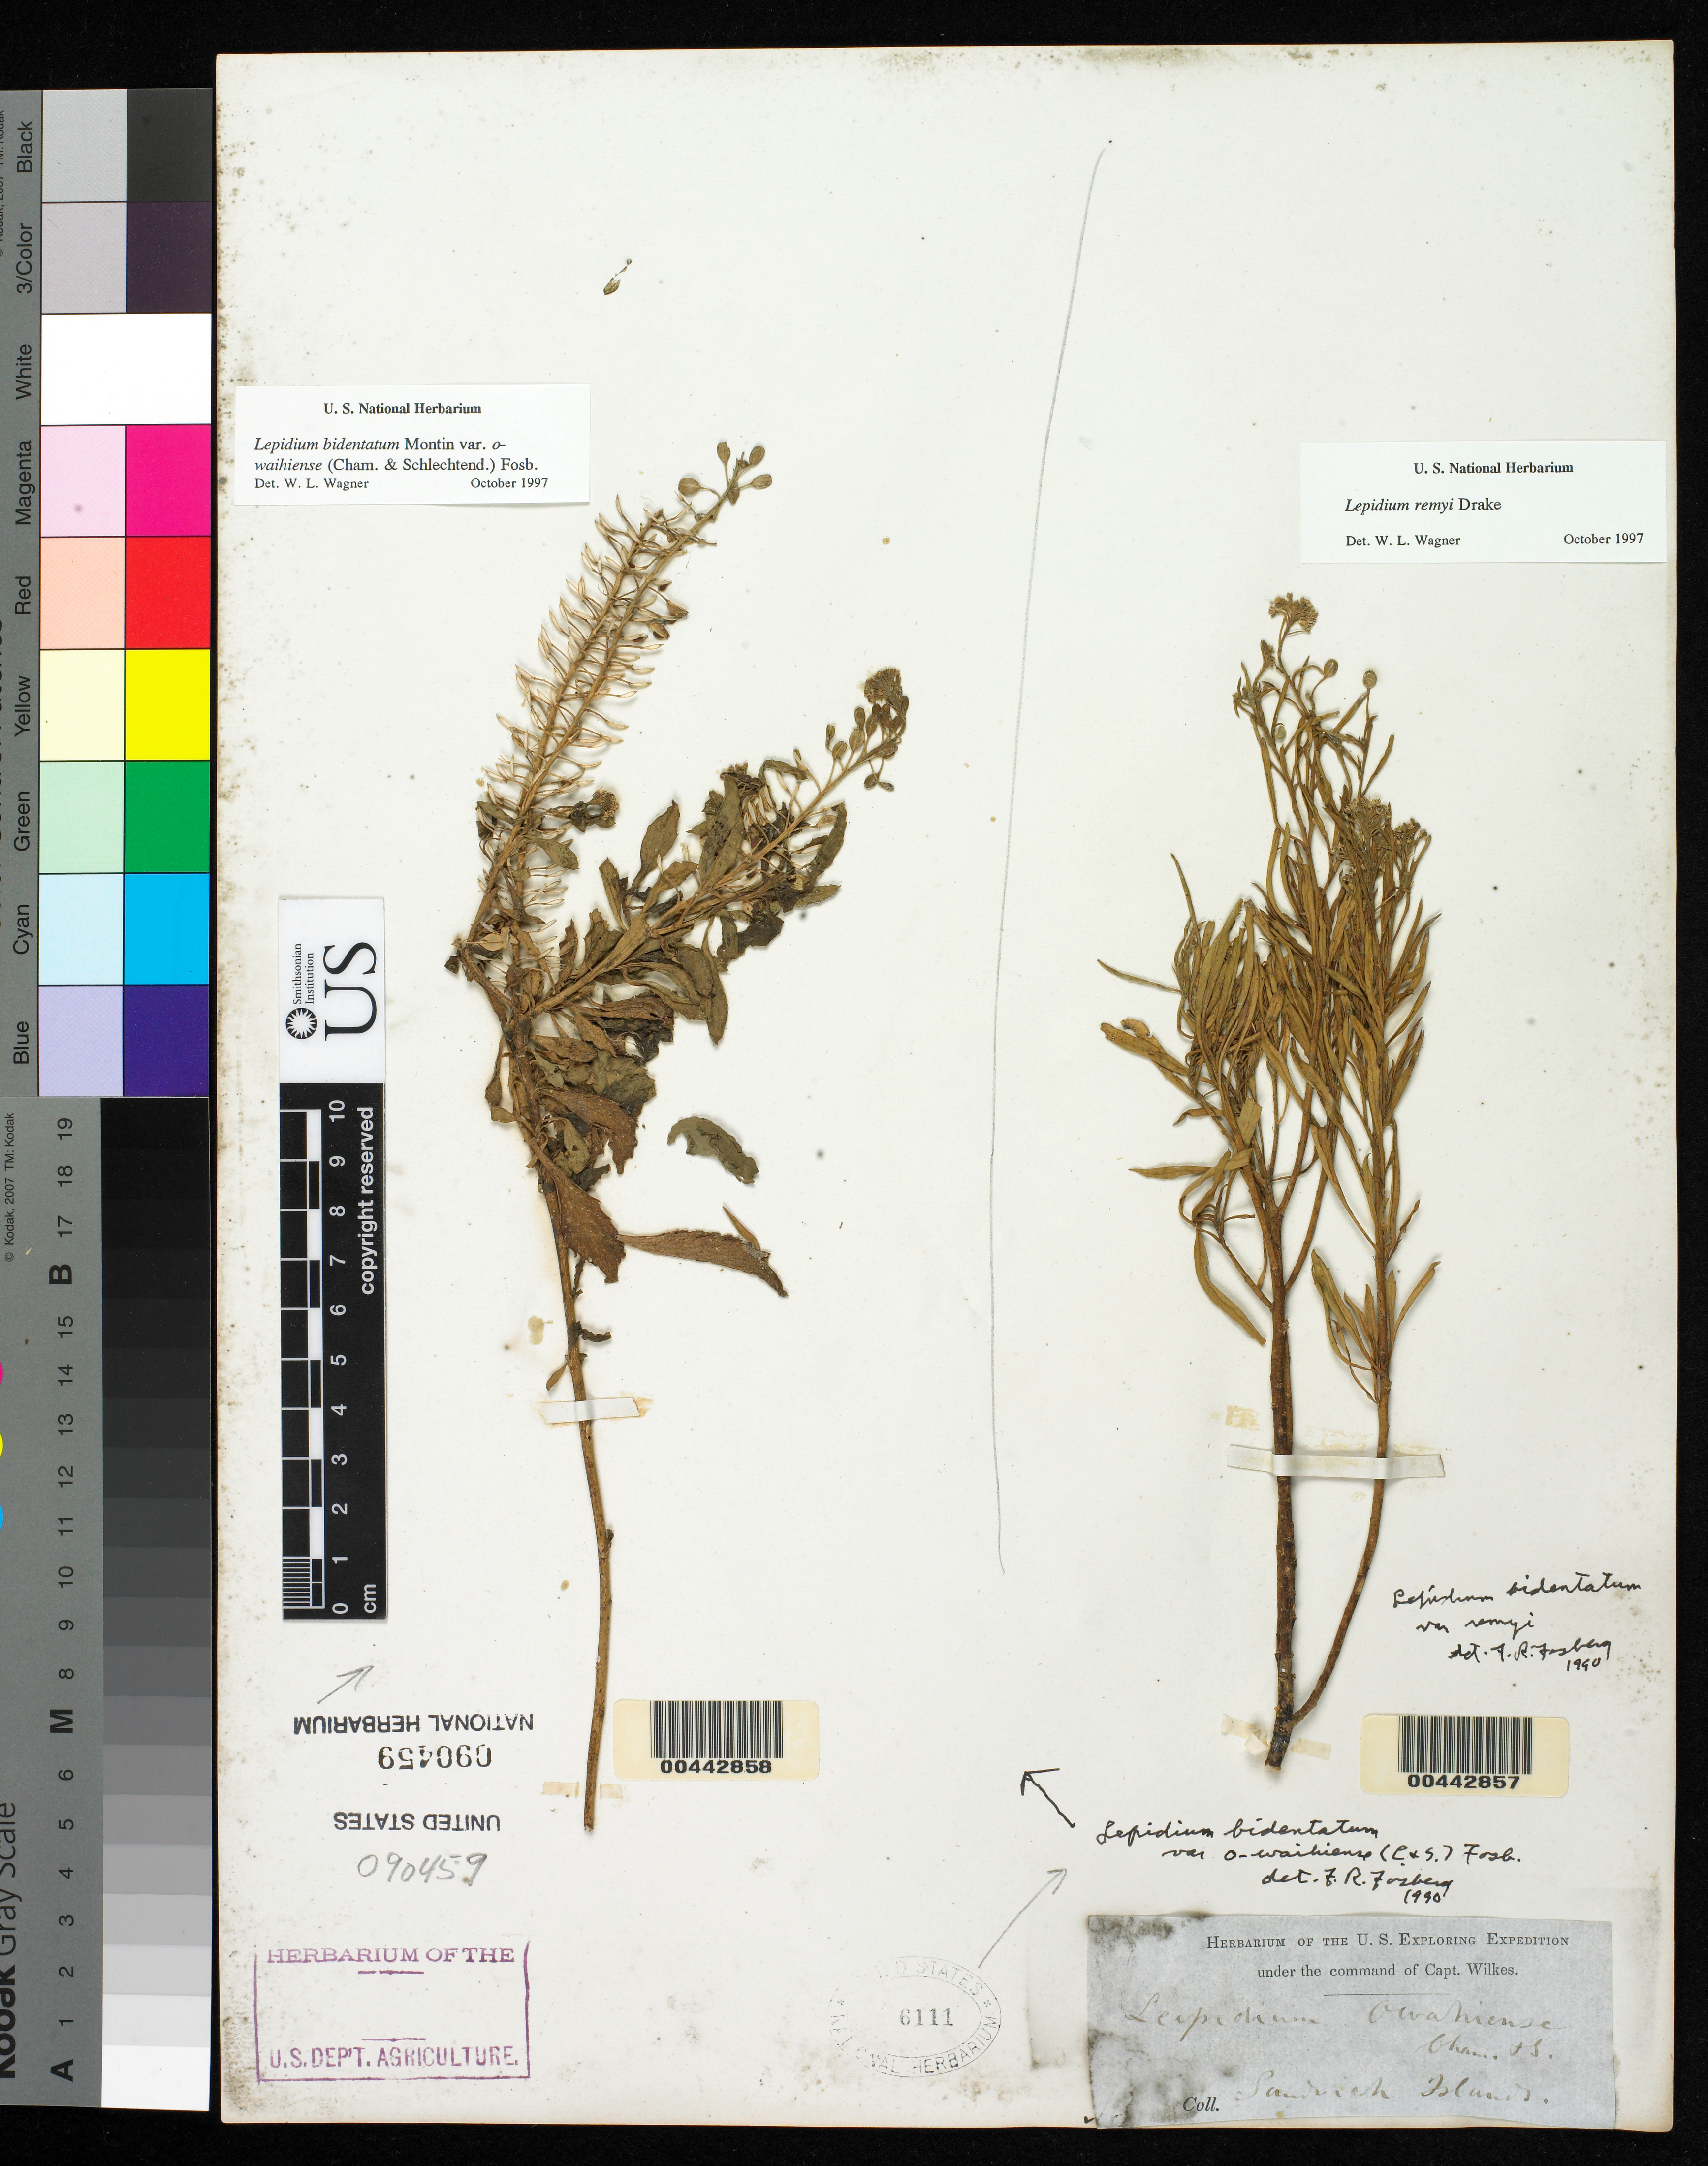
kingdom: Plantae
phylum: Tracheophyta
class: Magnoliopsida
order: Brassicales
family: Brassicaceae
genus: Lepidium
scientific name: Lepidium owaihiense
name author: Cham. & Schltdl.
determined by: Al-Shehbaz, I. A., (MO), Missouri Botanical Garden (UNITED STATES)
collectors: Wilkes Explor. Exped.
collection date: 1838/1842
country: United States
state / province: Hawaii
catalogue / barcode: US 90459